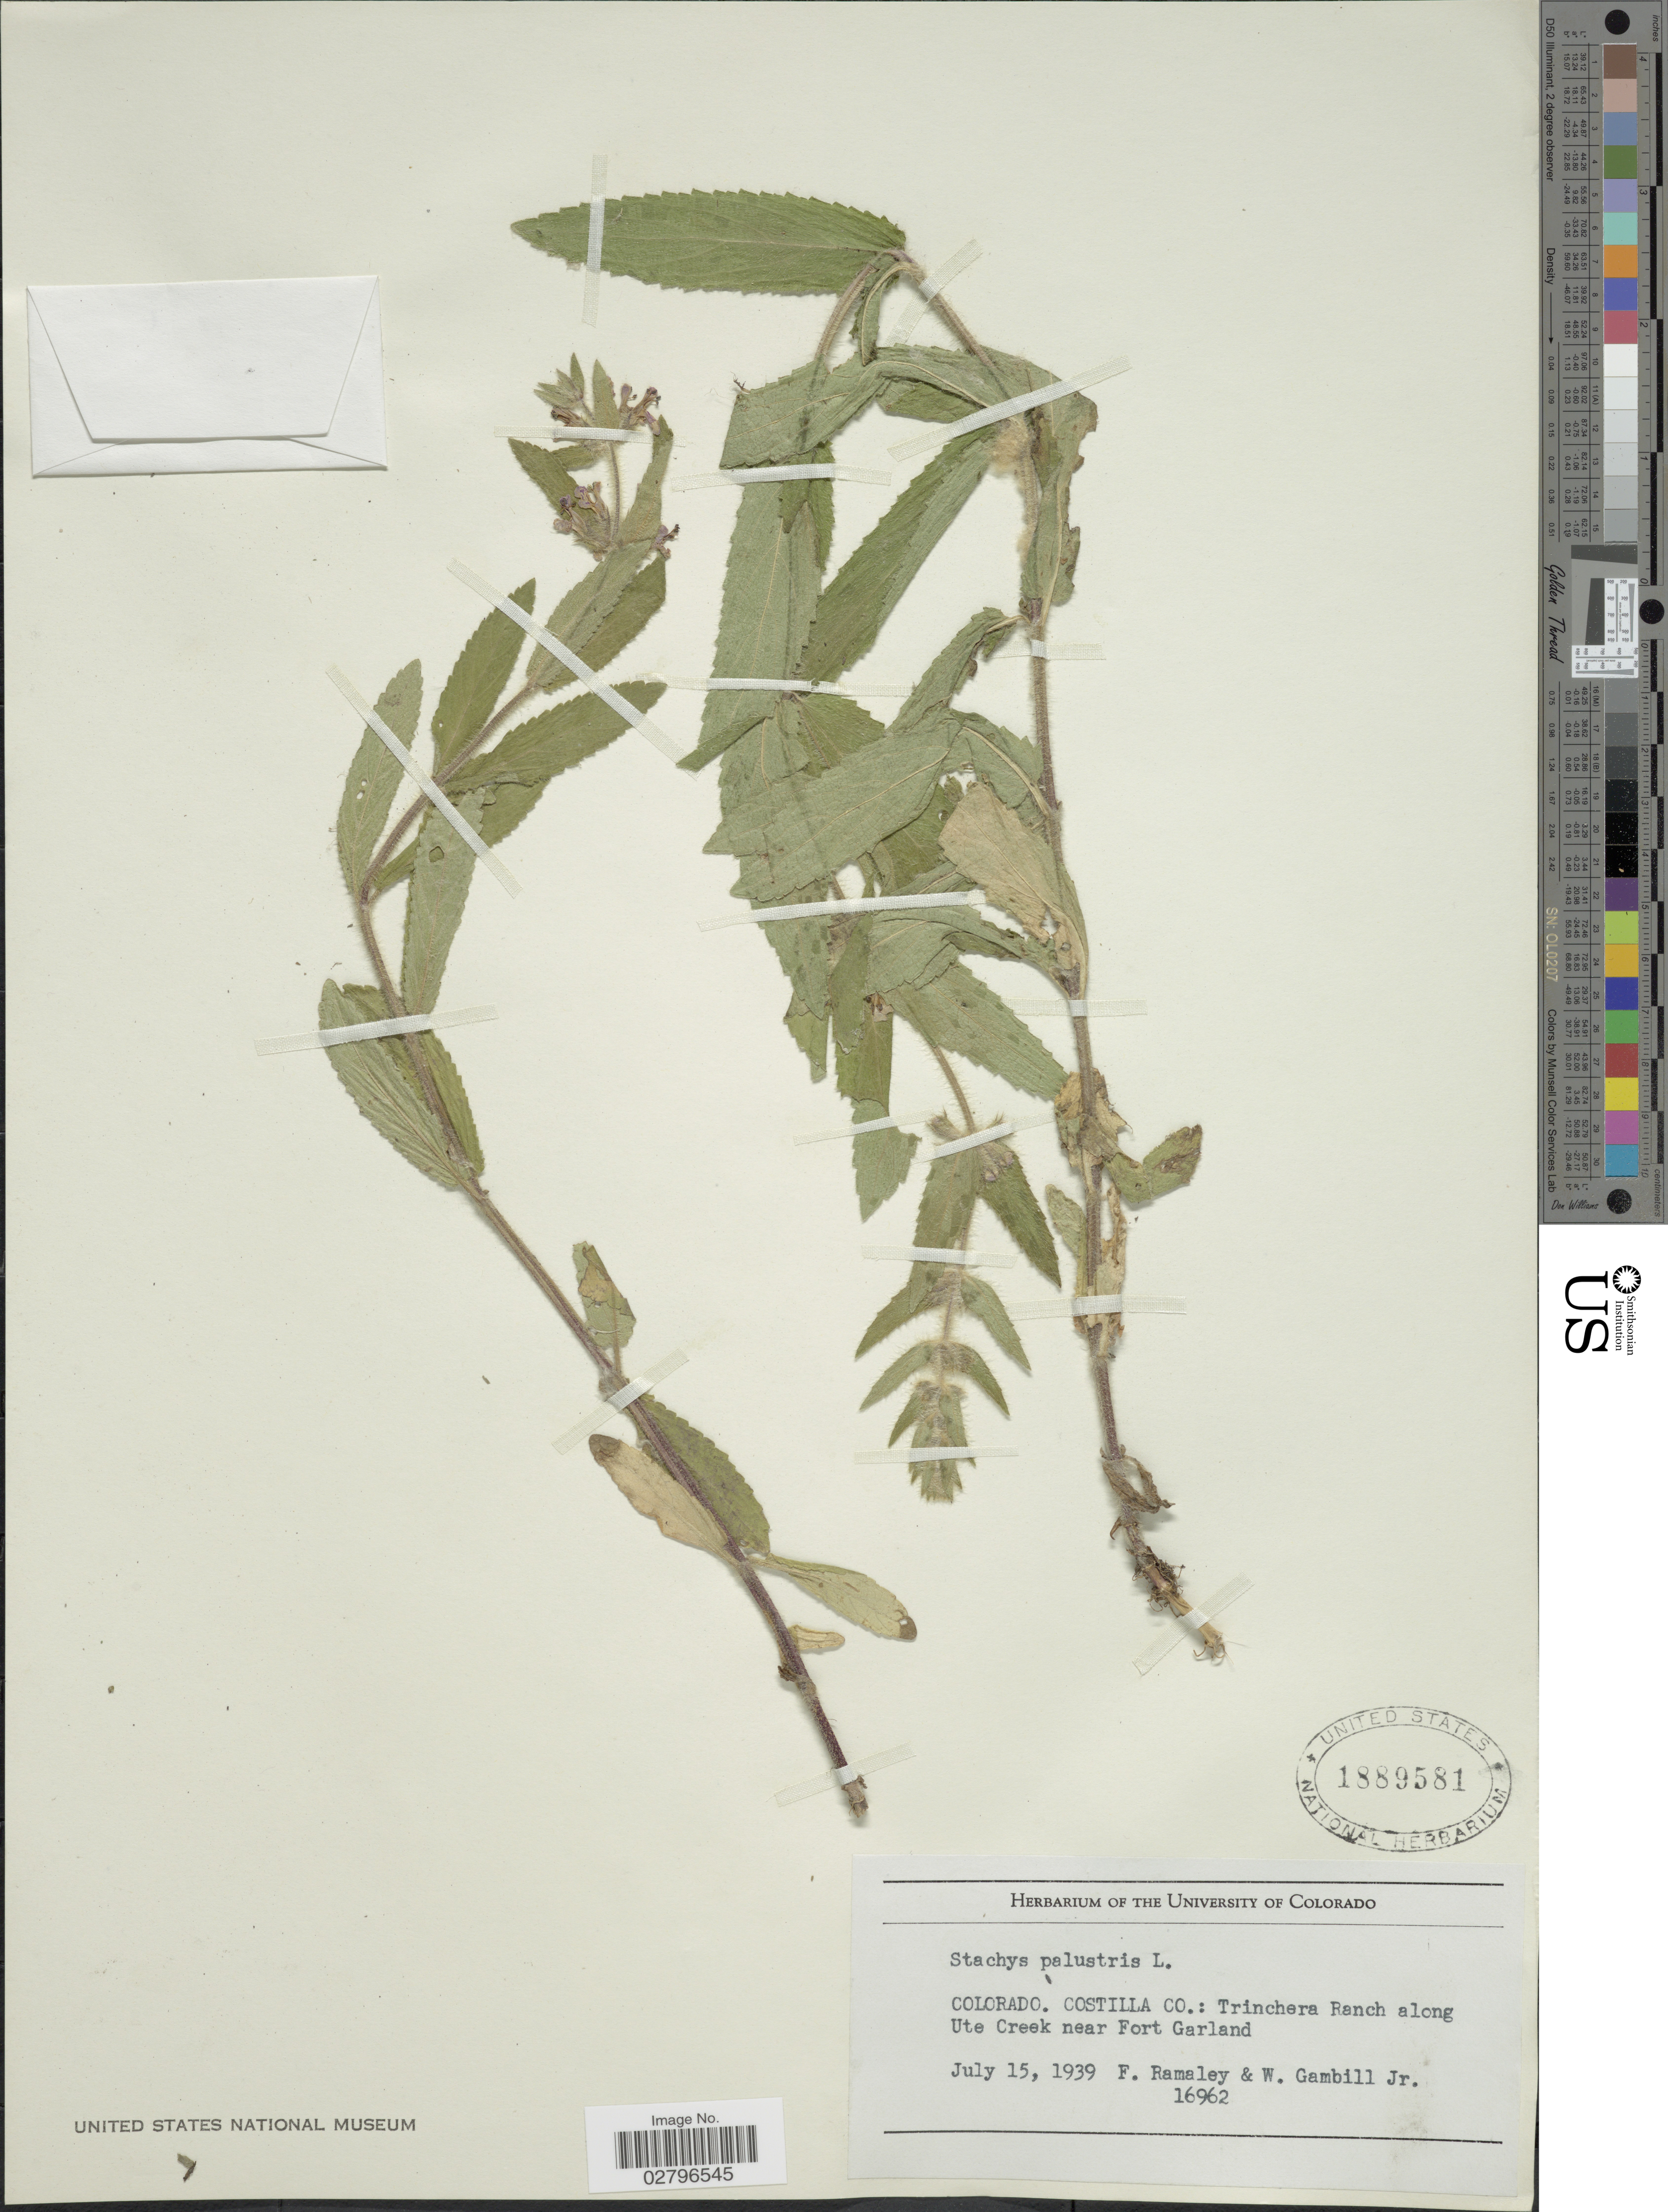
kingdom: Plantae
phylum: Tracheophyta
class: Magnoliopsida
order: Lamiales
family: Lamiaceae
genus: Stachys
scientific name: Stachys palustris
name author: L.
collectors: F. Ramaley & W. Gambill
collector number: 16962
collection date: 1939-07-15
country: United States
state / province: Colorado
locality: Costilla Co.: Trinchera Ranch along Ute Creek near Fort Garland.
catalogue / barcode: US 1889581